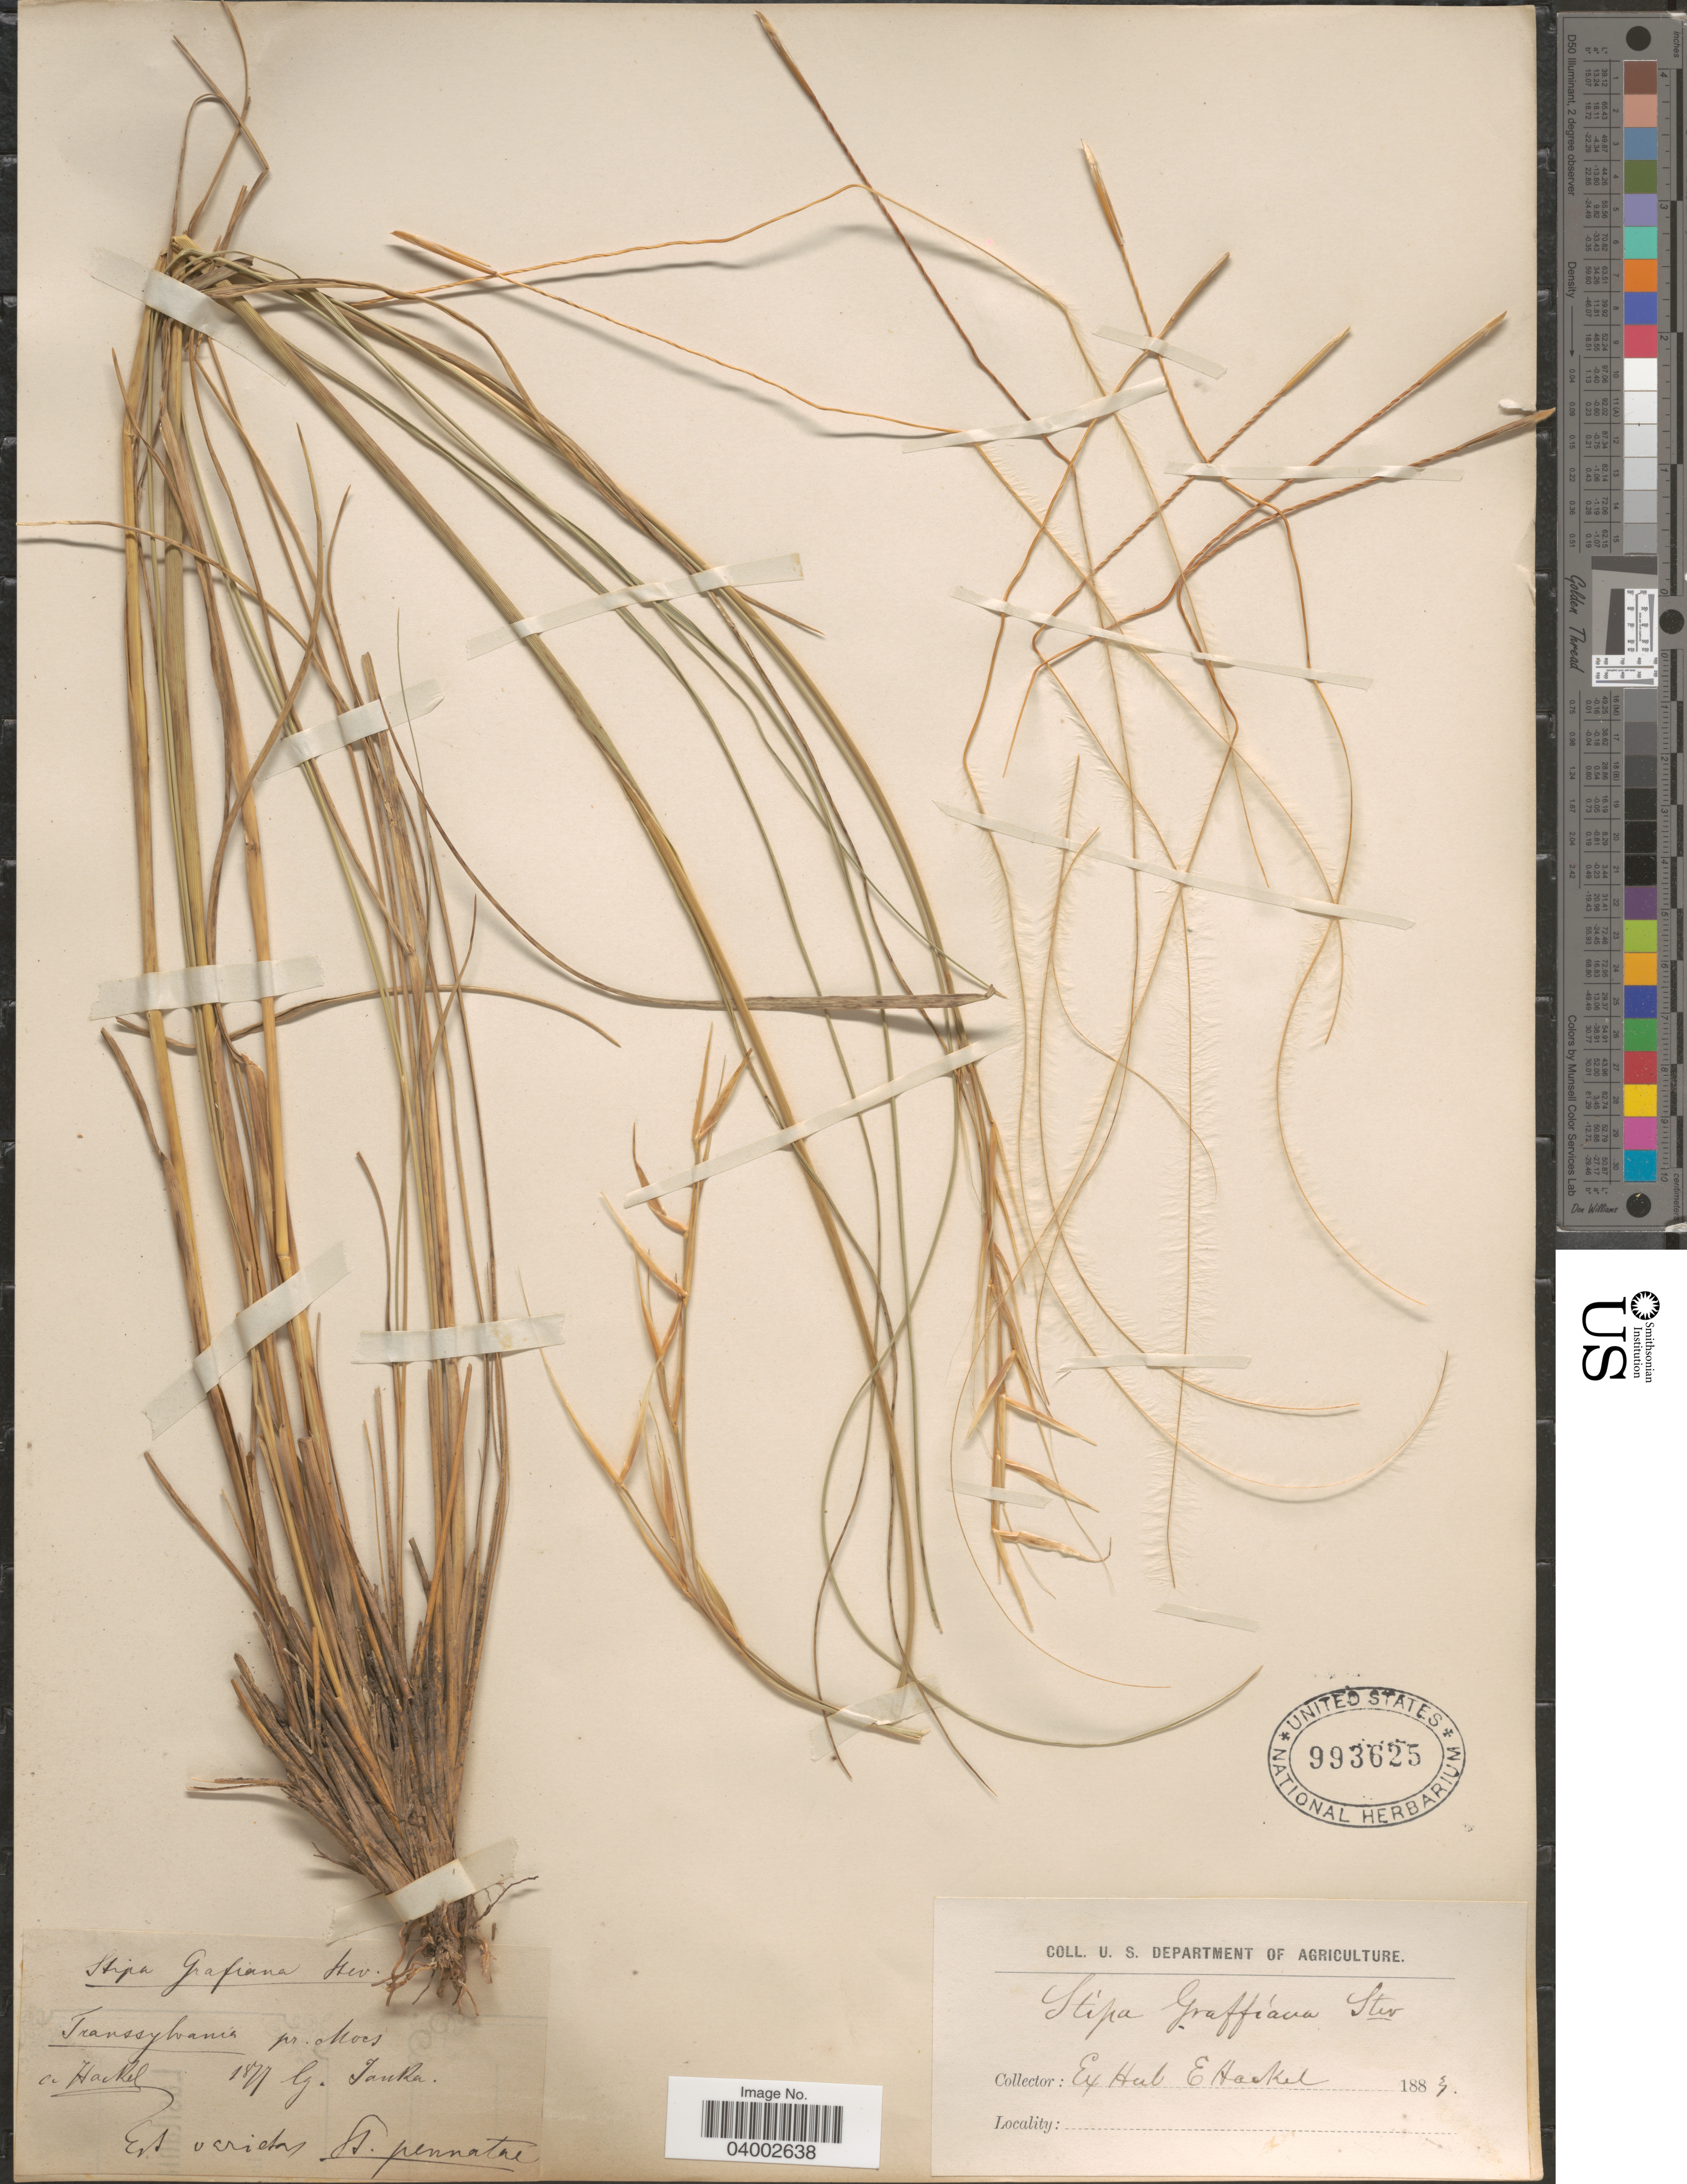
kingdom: Plantae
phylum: Tracheophyta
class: Liliopsida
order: Poales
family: Poaceae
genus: Stipa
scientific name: Stipa pulcherrima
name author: K. Koch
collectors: V. Janka von Bulcs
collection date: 1877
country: Romania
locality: Transsylvania pr. Mocs c. Hackel.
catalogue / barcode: US 993625